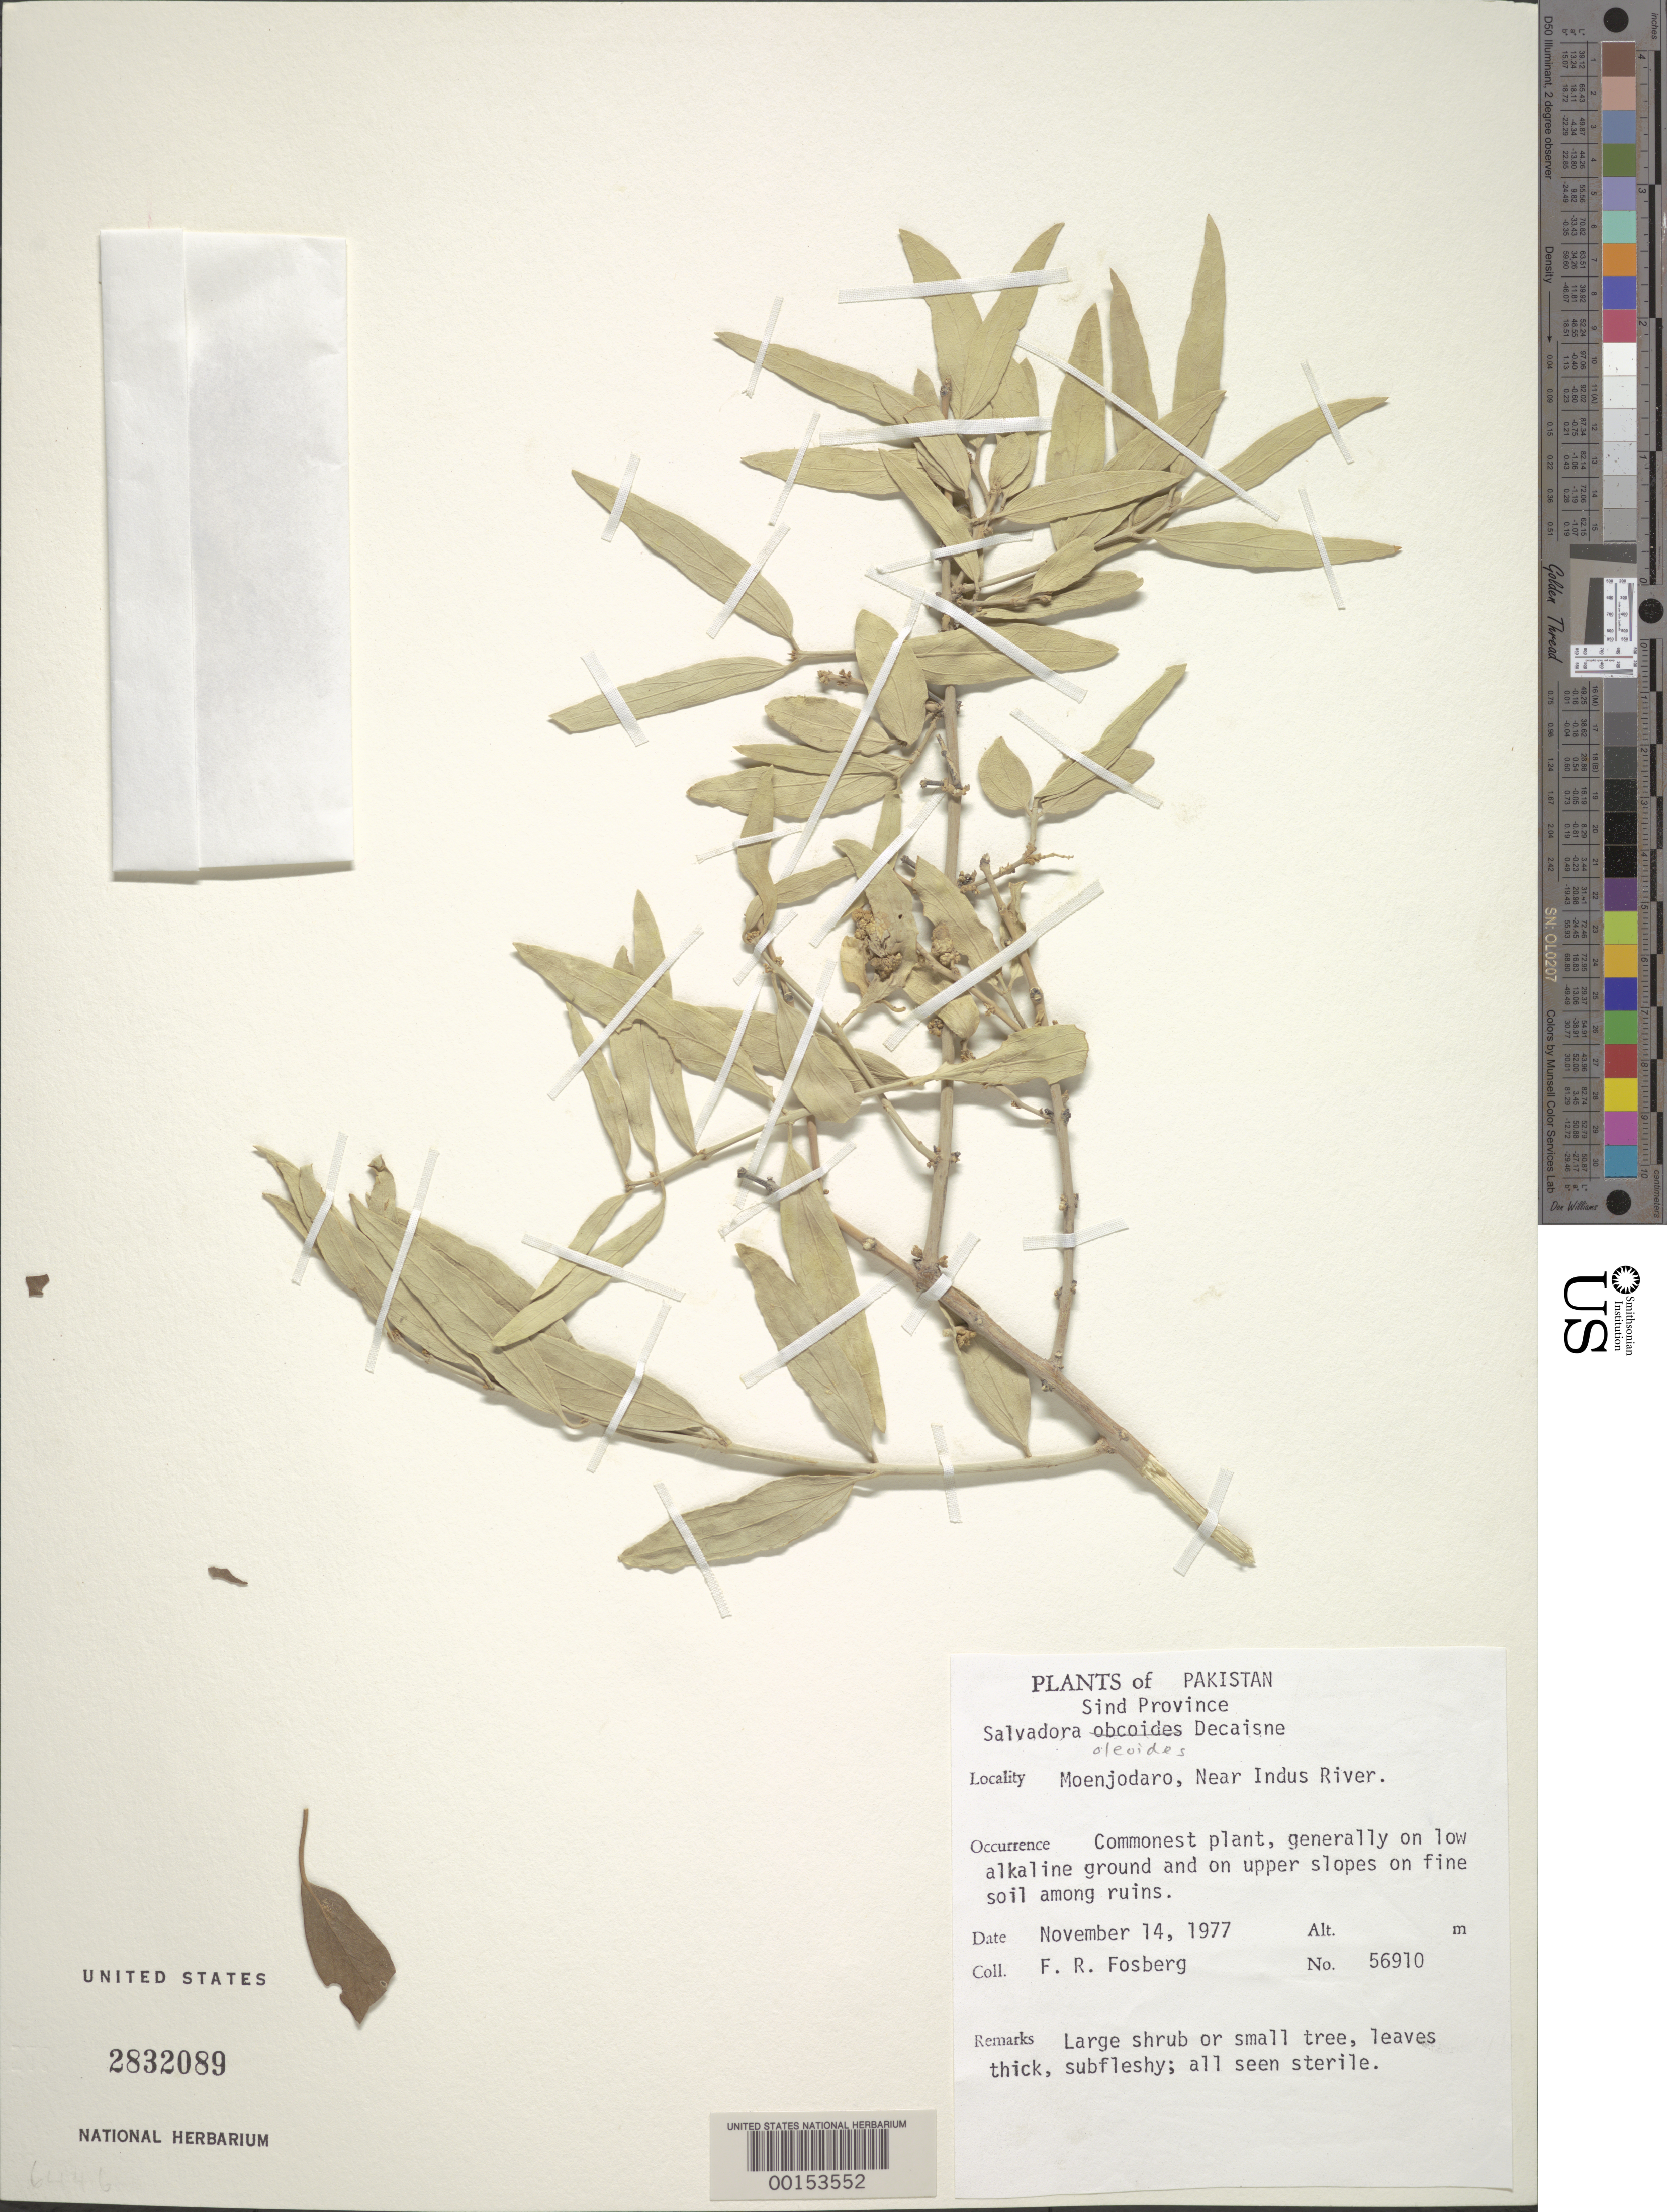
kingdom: Plantae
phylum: Tracheophyta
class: Magnoliopsida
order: Brassicales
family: Salvadoraceae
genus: Salvadora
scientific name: Salvadora oleoides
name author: Decne.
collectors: F. R. Fosberg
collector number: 56910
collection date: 1977-11-14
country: Pakistan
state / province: Sindh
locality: Sind Province. Moenjodaro, Near Indus River.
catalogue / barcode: US 2832089